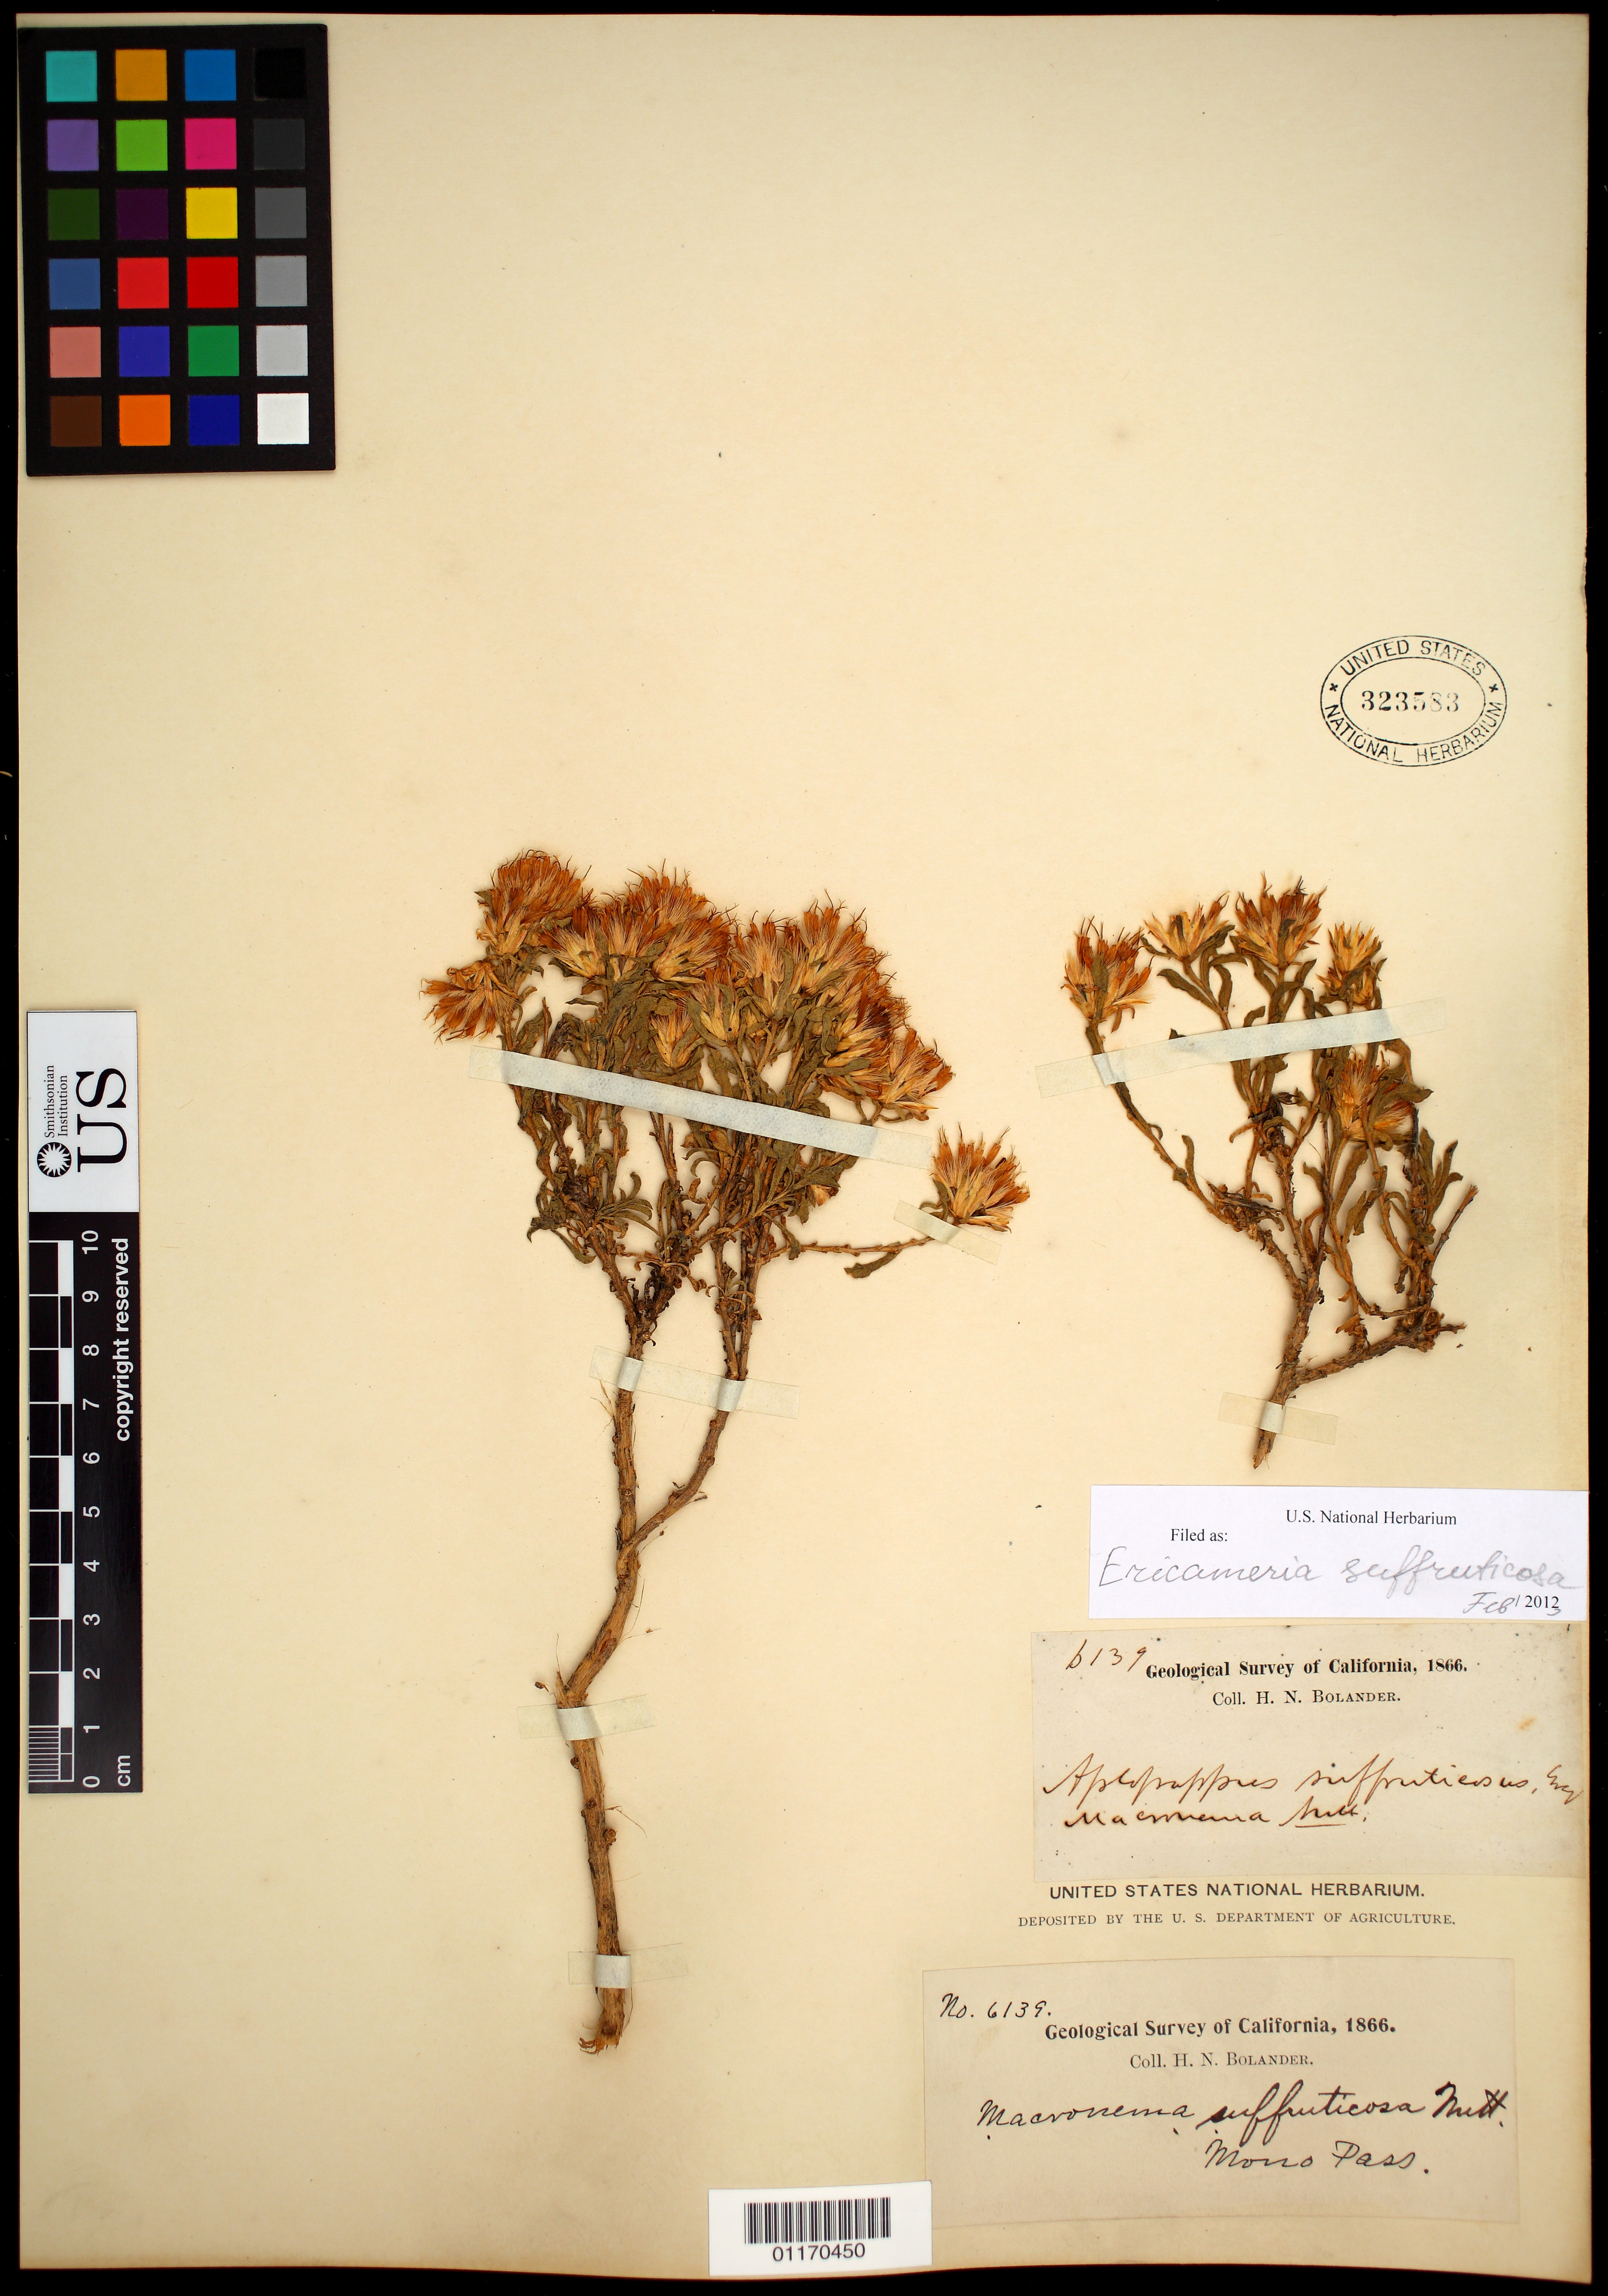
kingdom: Plantae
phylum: Tracheophyta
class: Magnoliopsida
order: Asterales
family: Asteraceae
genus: Ericameria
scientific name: Ericameria suffruticosa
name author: (Nutt.) G.L. Nesom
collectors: H. Bolander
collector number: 6139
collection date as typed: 1866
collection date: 1866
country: United States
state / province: California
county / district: Mono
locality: Mono Pass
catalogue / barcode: US 323583